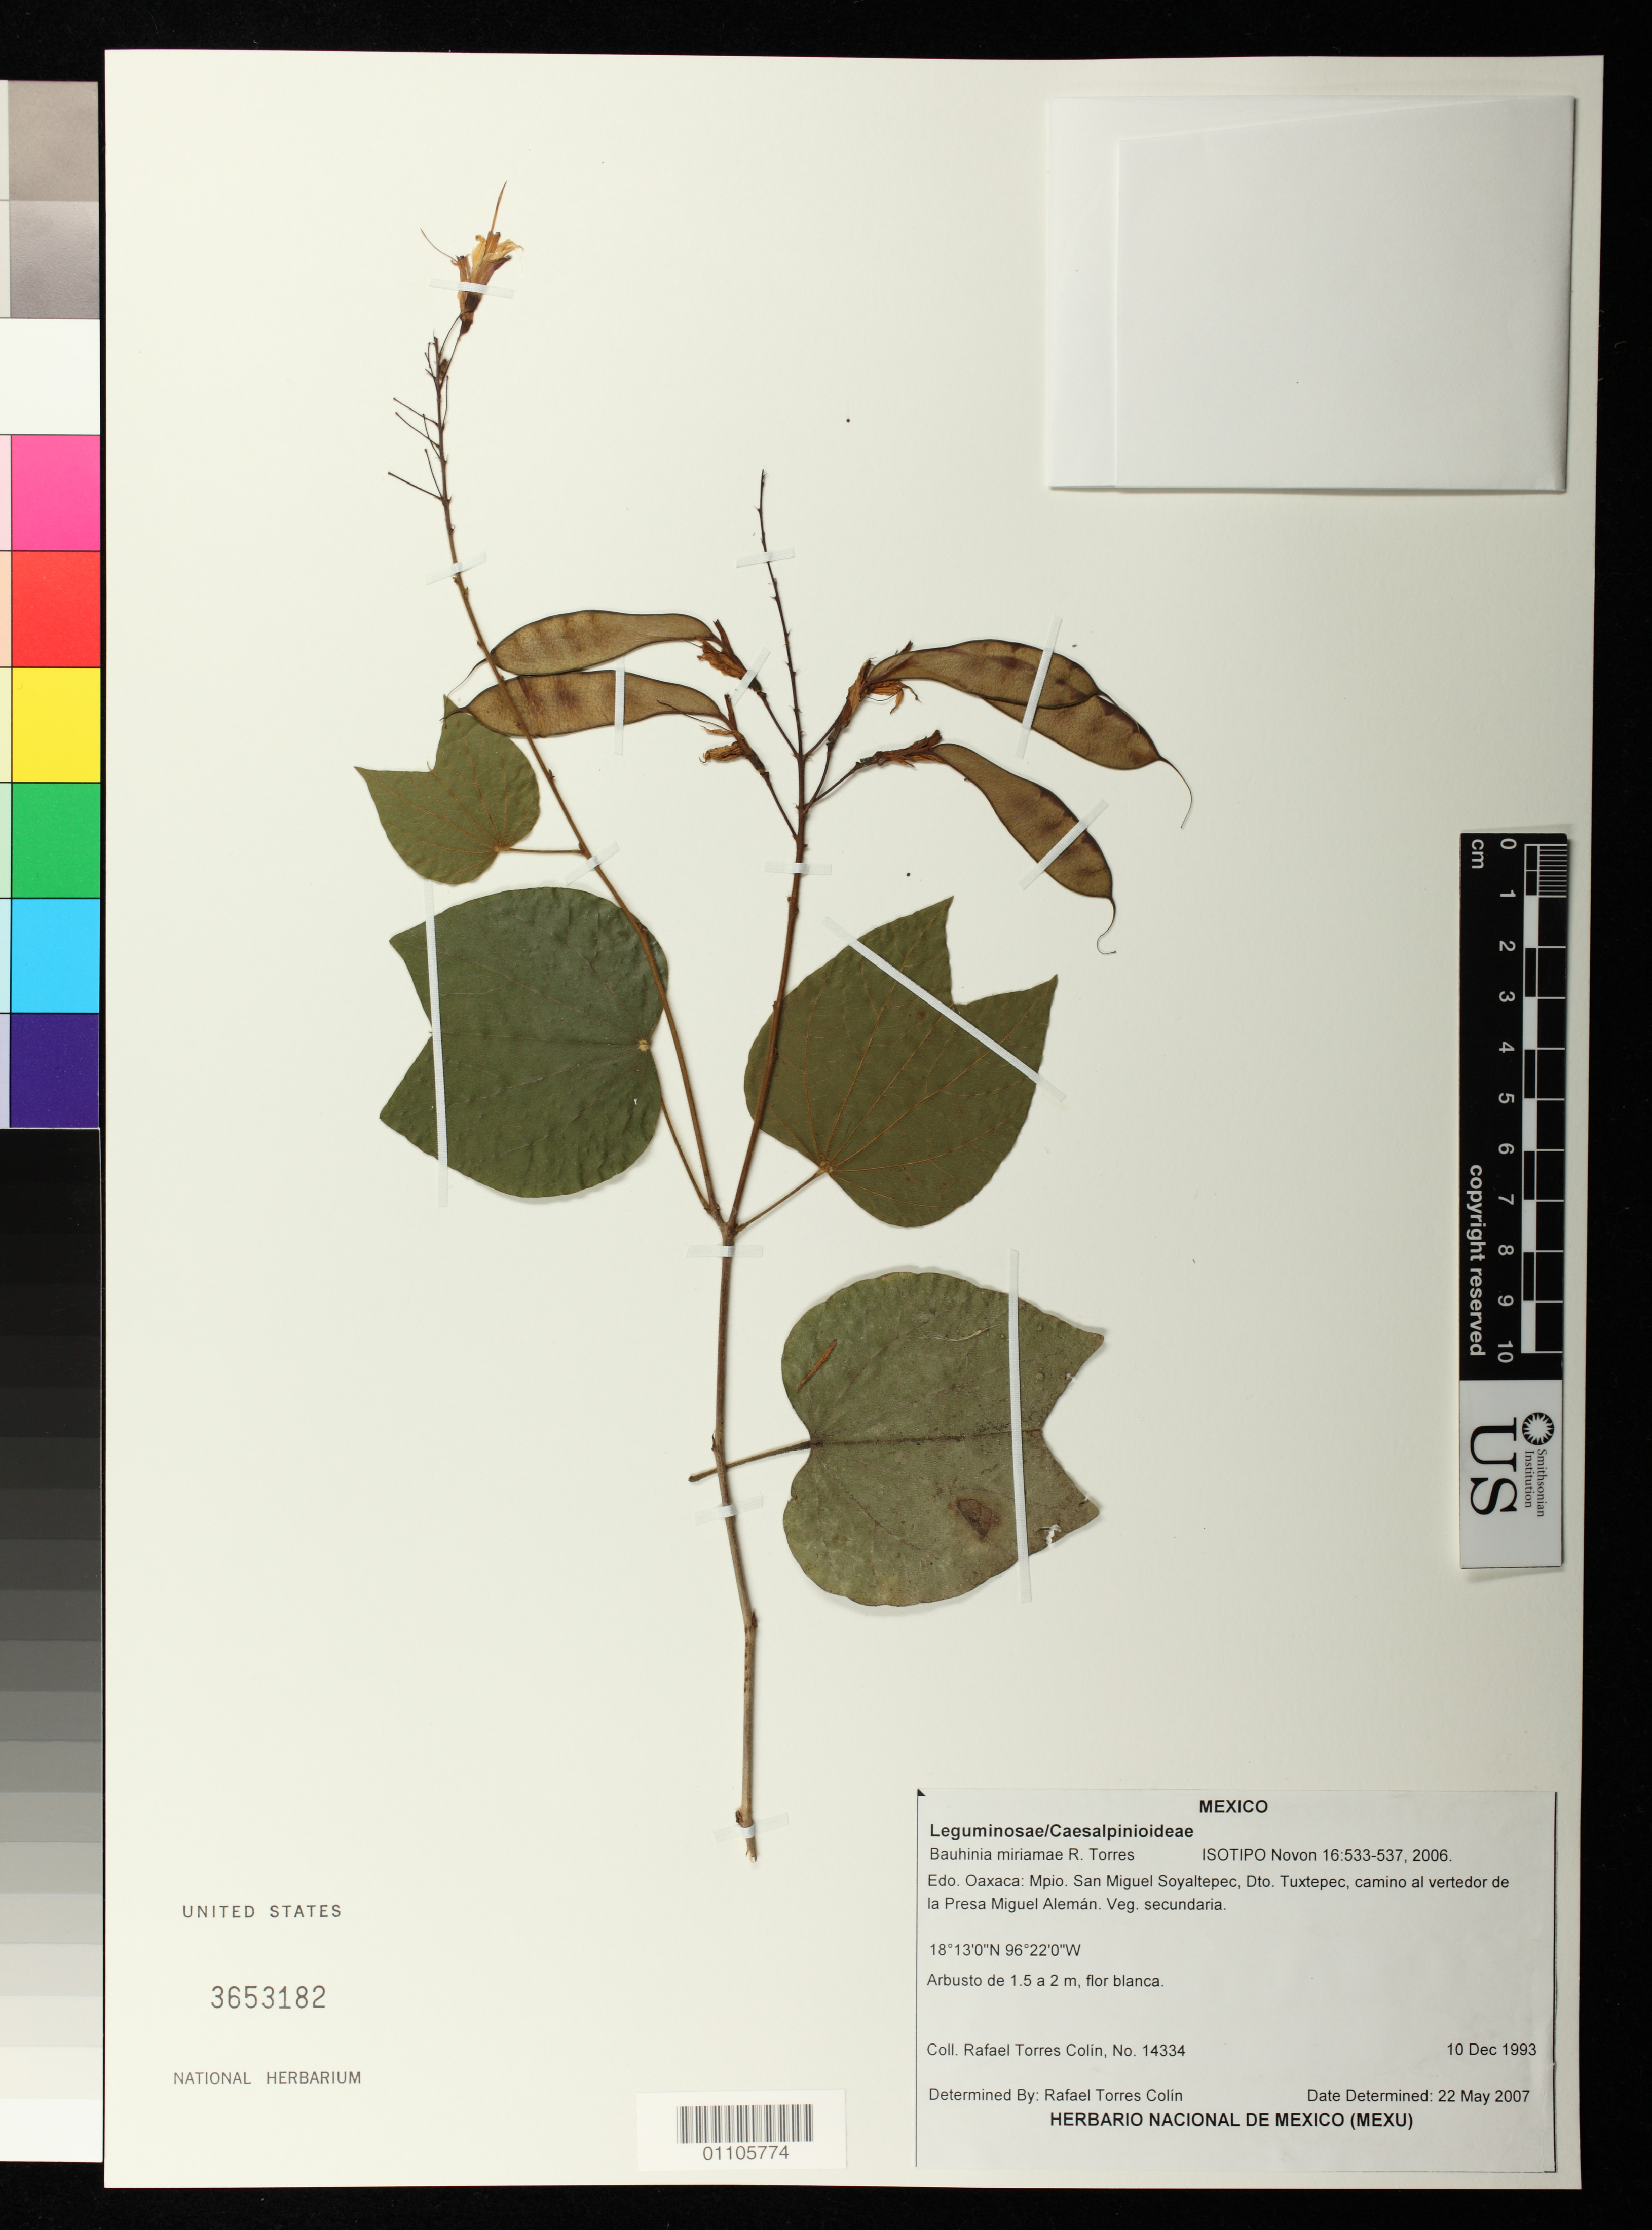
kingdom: Plantae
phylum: Tracheophyta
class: Magnoliopsida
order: Fabales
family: Fabaceae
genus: Bauhinia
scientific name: Bauhinia miriamae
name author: R. Torres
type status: Isotype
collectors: R. Torres C.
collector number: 14334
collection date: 1993-12-10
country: Mexico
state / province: Oaxaca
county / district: San Miguel Soyaltepec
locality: Edo. Oaxaca: Mpio. San Miguel Soyaltepec, Dto. Tuxtepec, camino al vertedor de la Presa Miguel Alemán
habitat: Veg. secundaria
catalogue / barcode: US 3653182